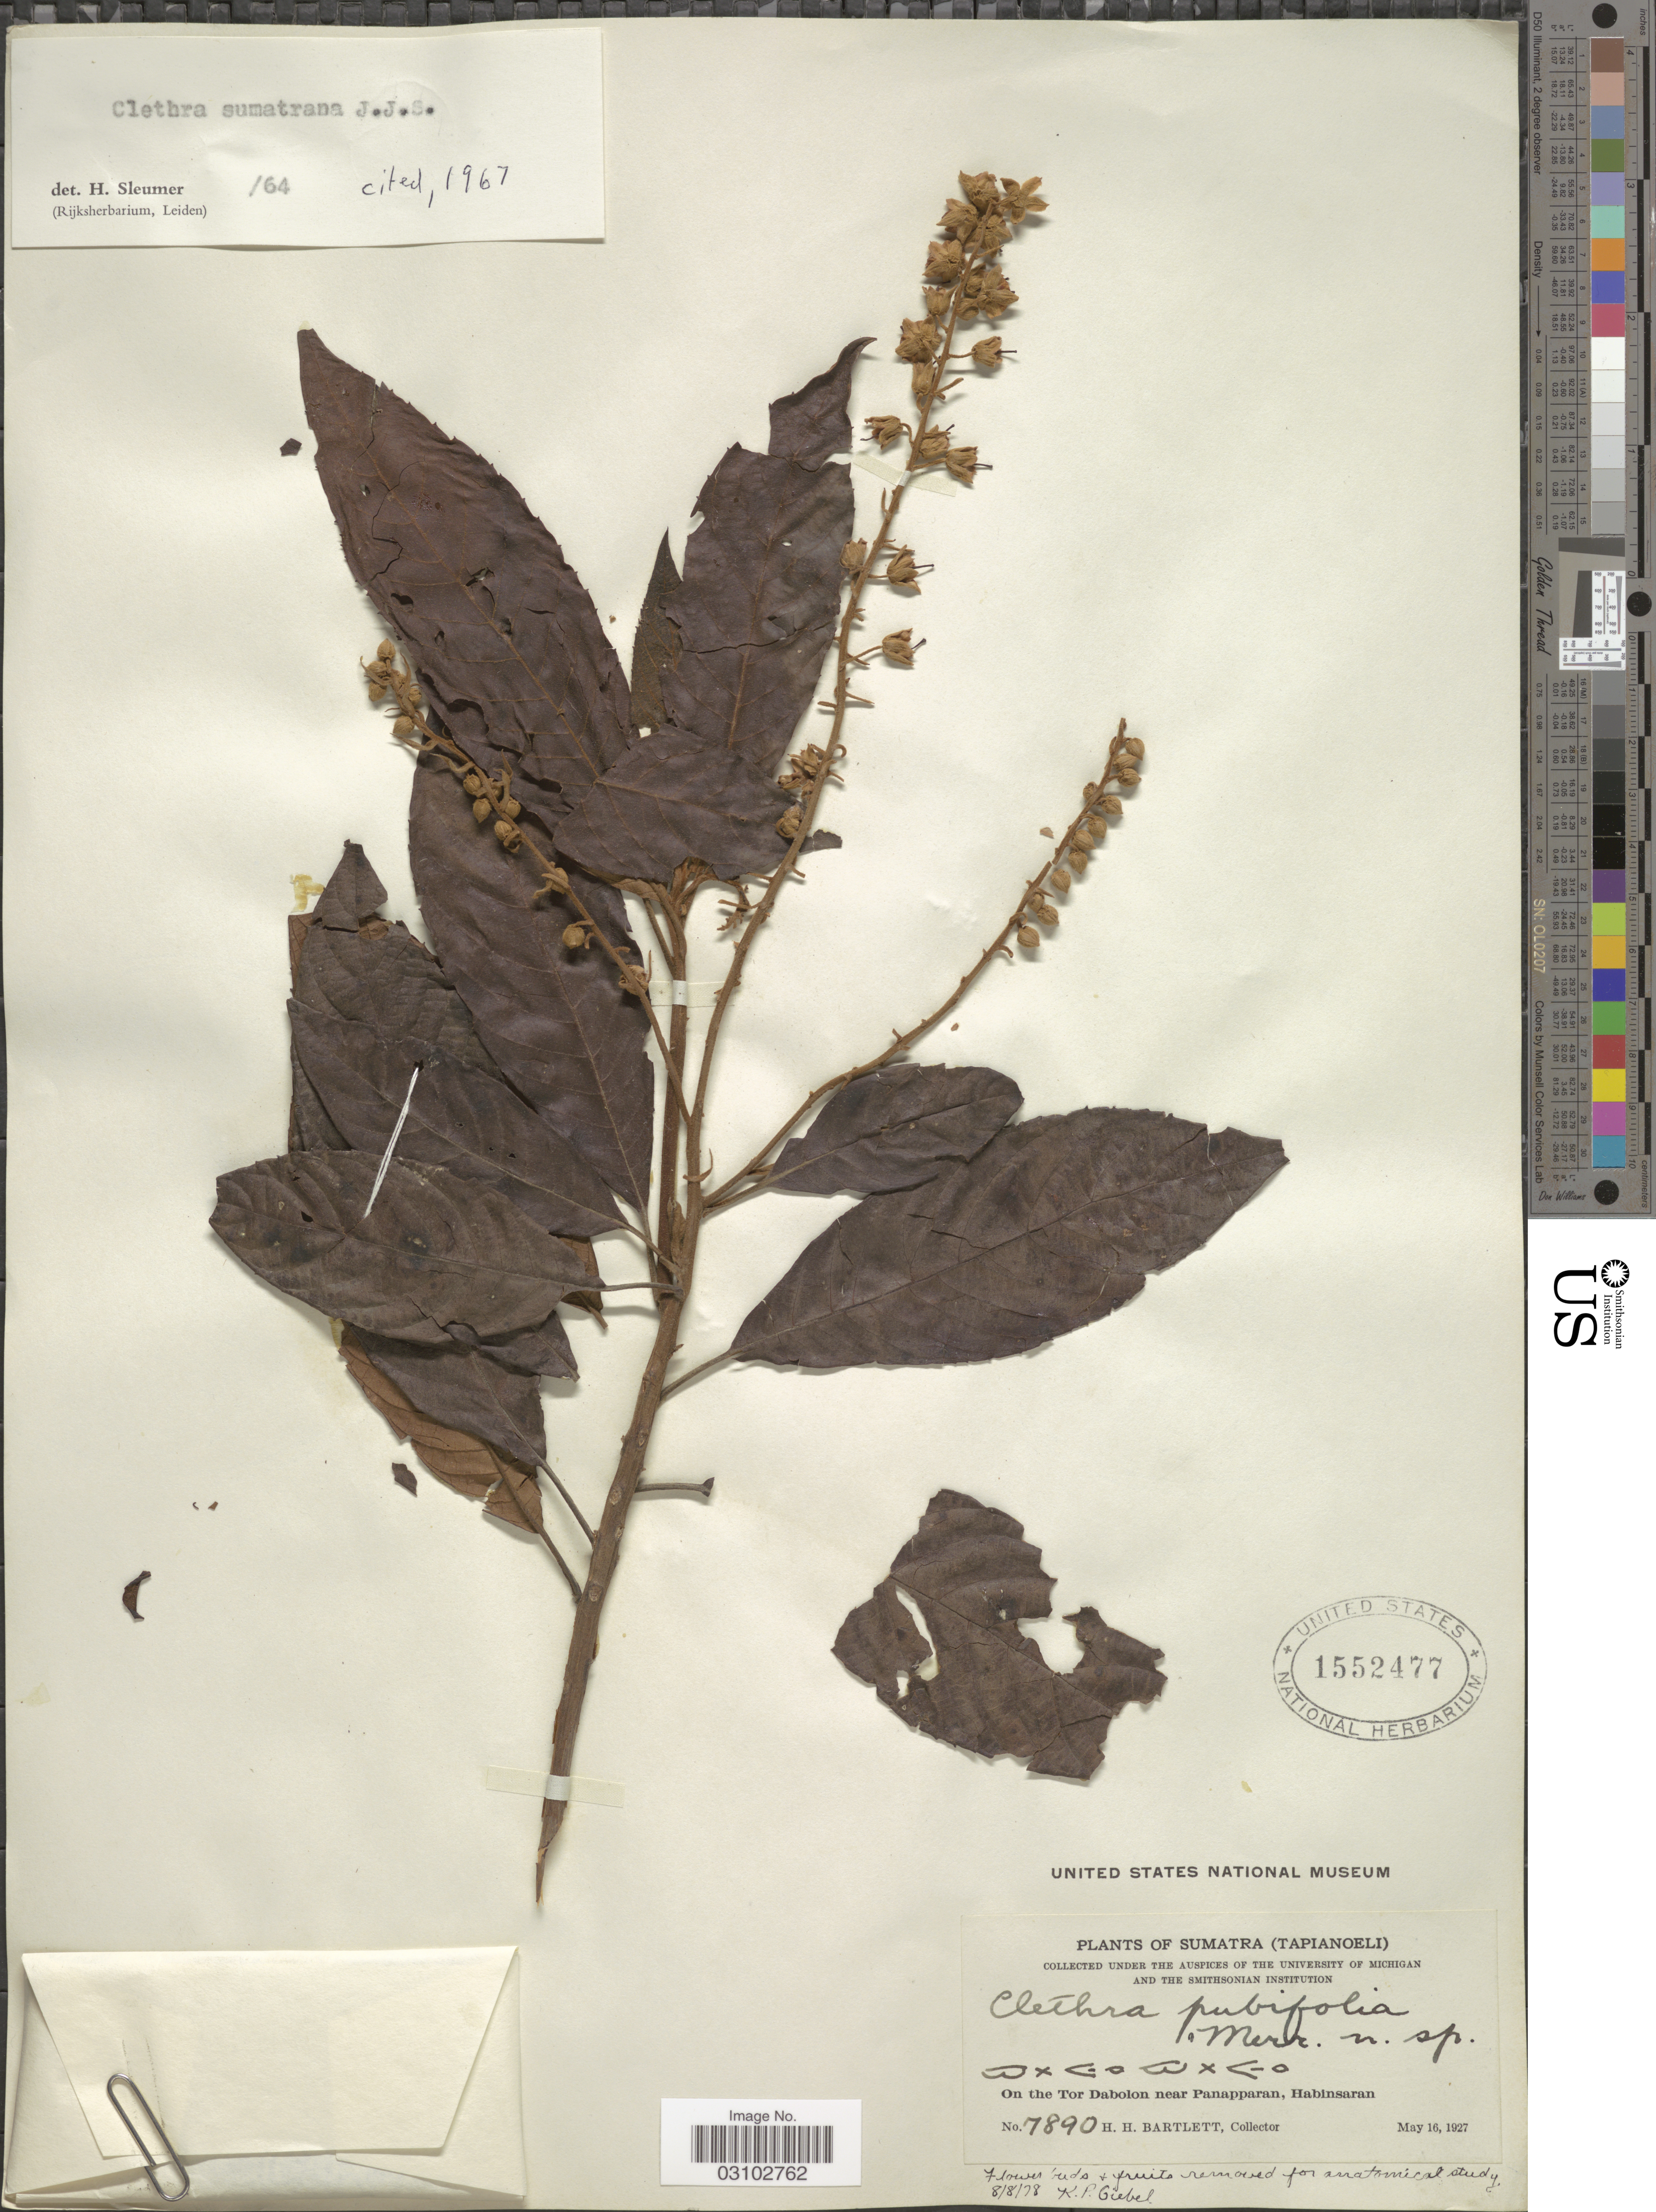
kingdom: Plantae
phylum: Tracheophyta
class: Magnoliopsida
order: Ericales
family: Clethraceae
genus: Clethra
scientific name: Clethra sumatrana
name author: J.J. Sm.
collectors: H. H. Bartlett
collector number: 7890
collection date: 1927-05-16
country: Indonesia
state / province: Sumatra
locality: (Tapianoeli). On the Tor Dabolon near Panapparan. Habinsaran.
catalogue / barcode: US 1552477